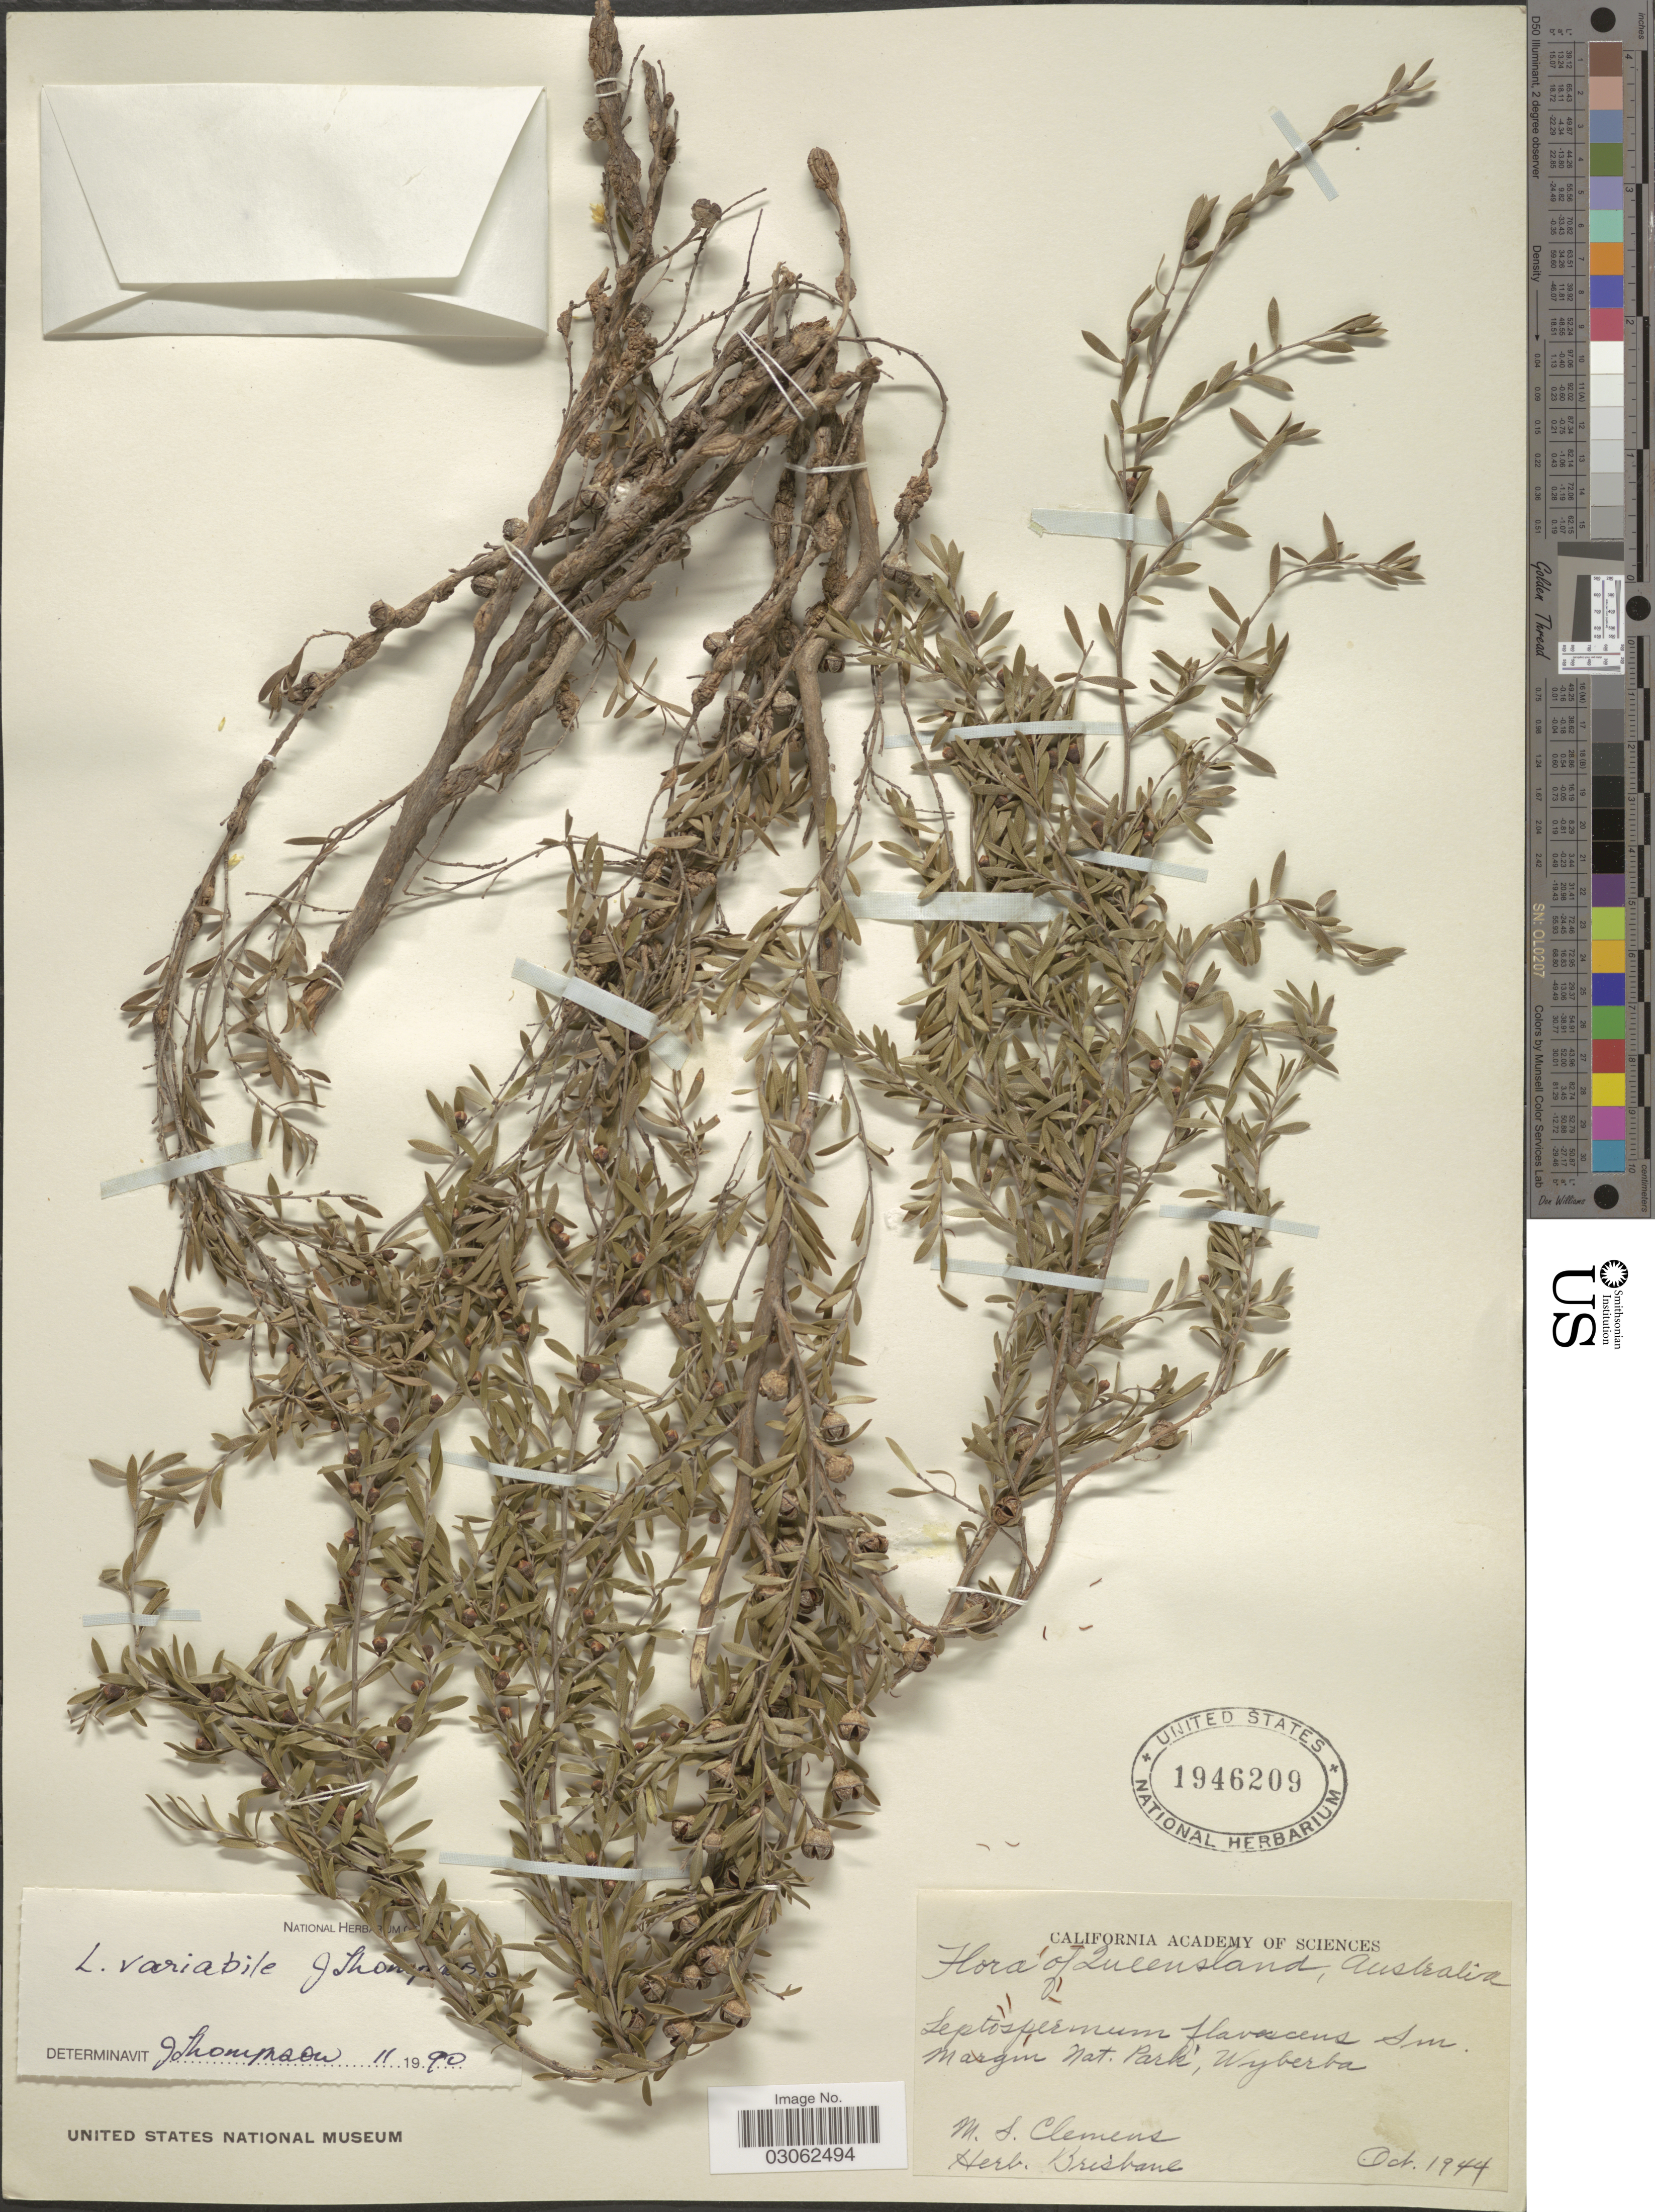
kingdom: Plantae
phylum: Tracheophyta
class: Magnoliopsida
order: Myrtales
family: Myrtaceae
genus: Leptospermum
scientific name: Leptospermum variabile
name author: Joy Thomps.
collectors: M. S. Clemens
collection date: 1944-10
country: United States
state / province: California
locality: Margin Nat. Park, Wyberba.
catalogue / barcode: US 1946209